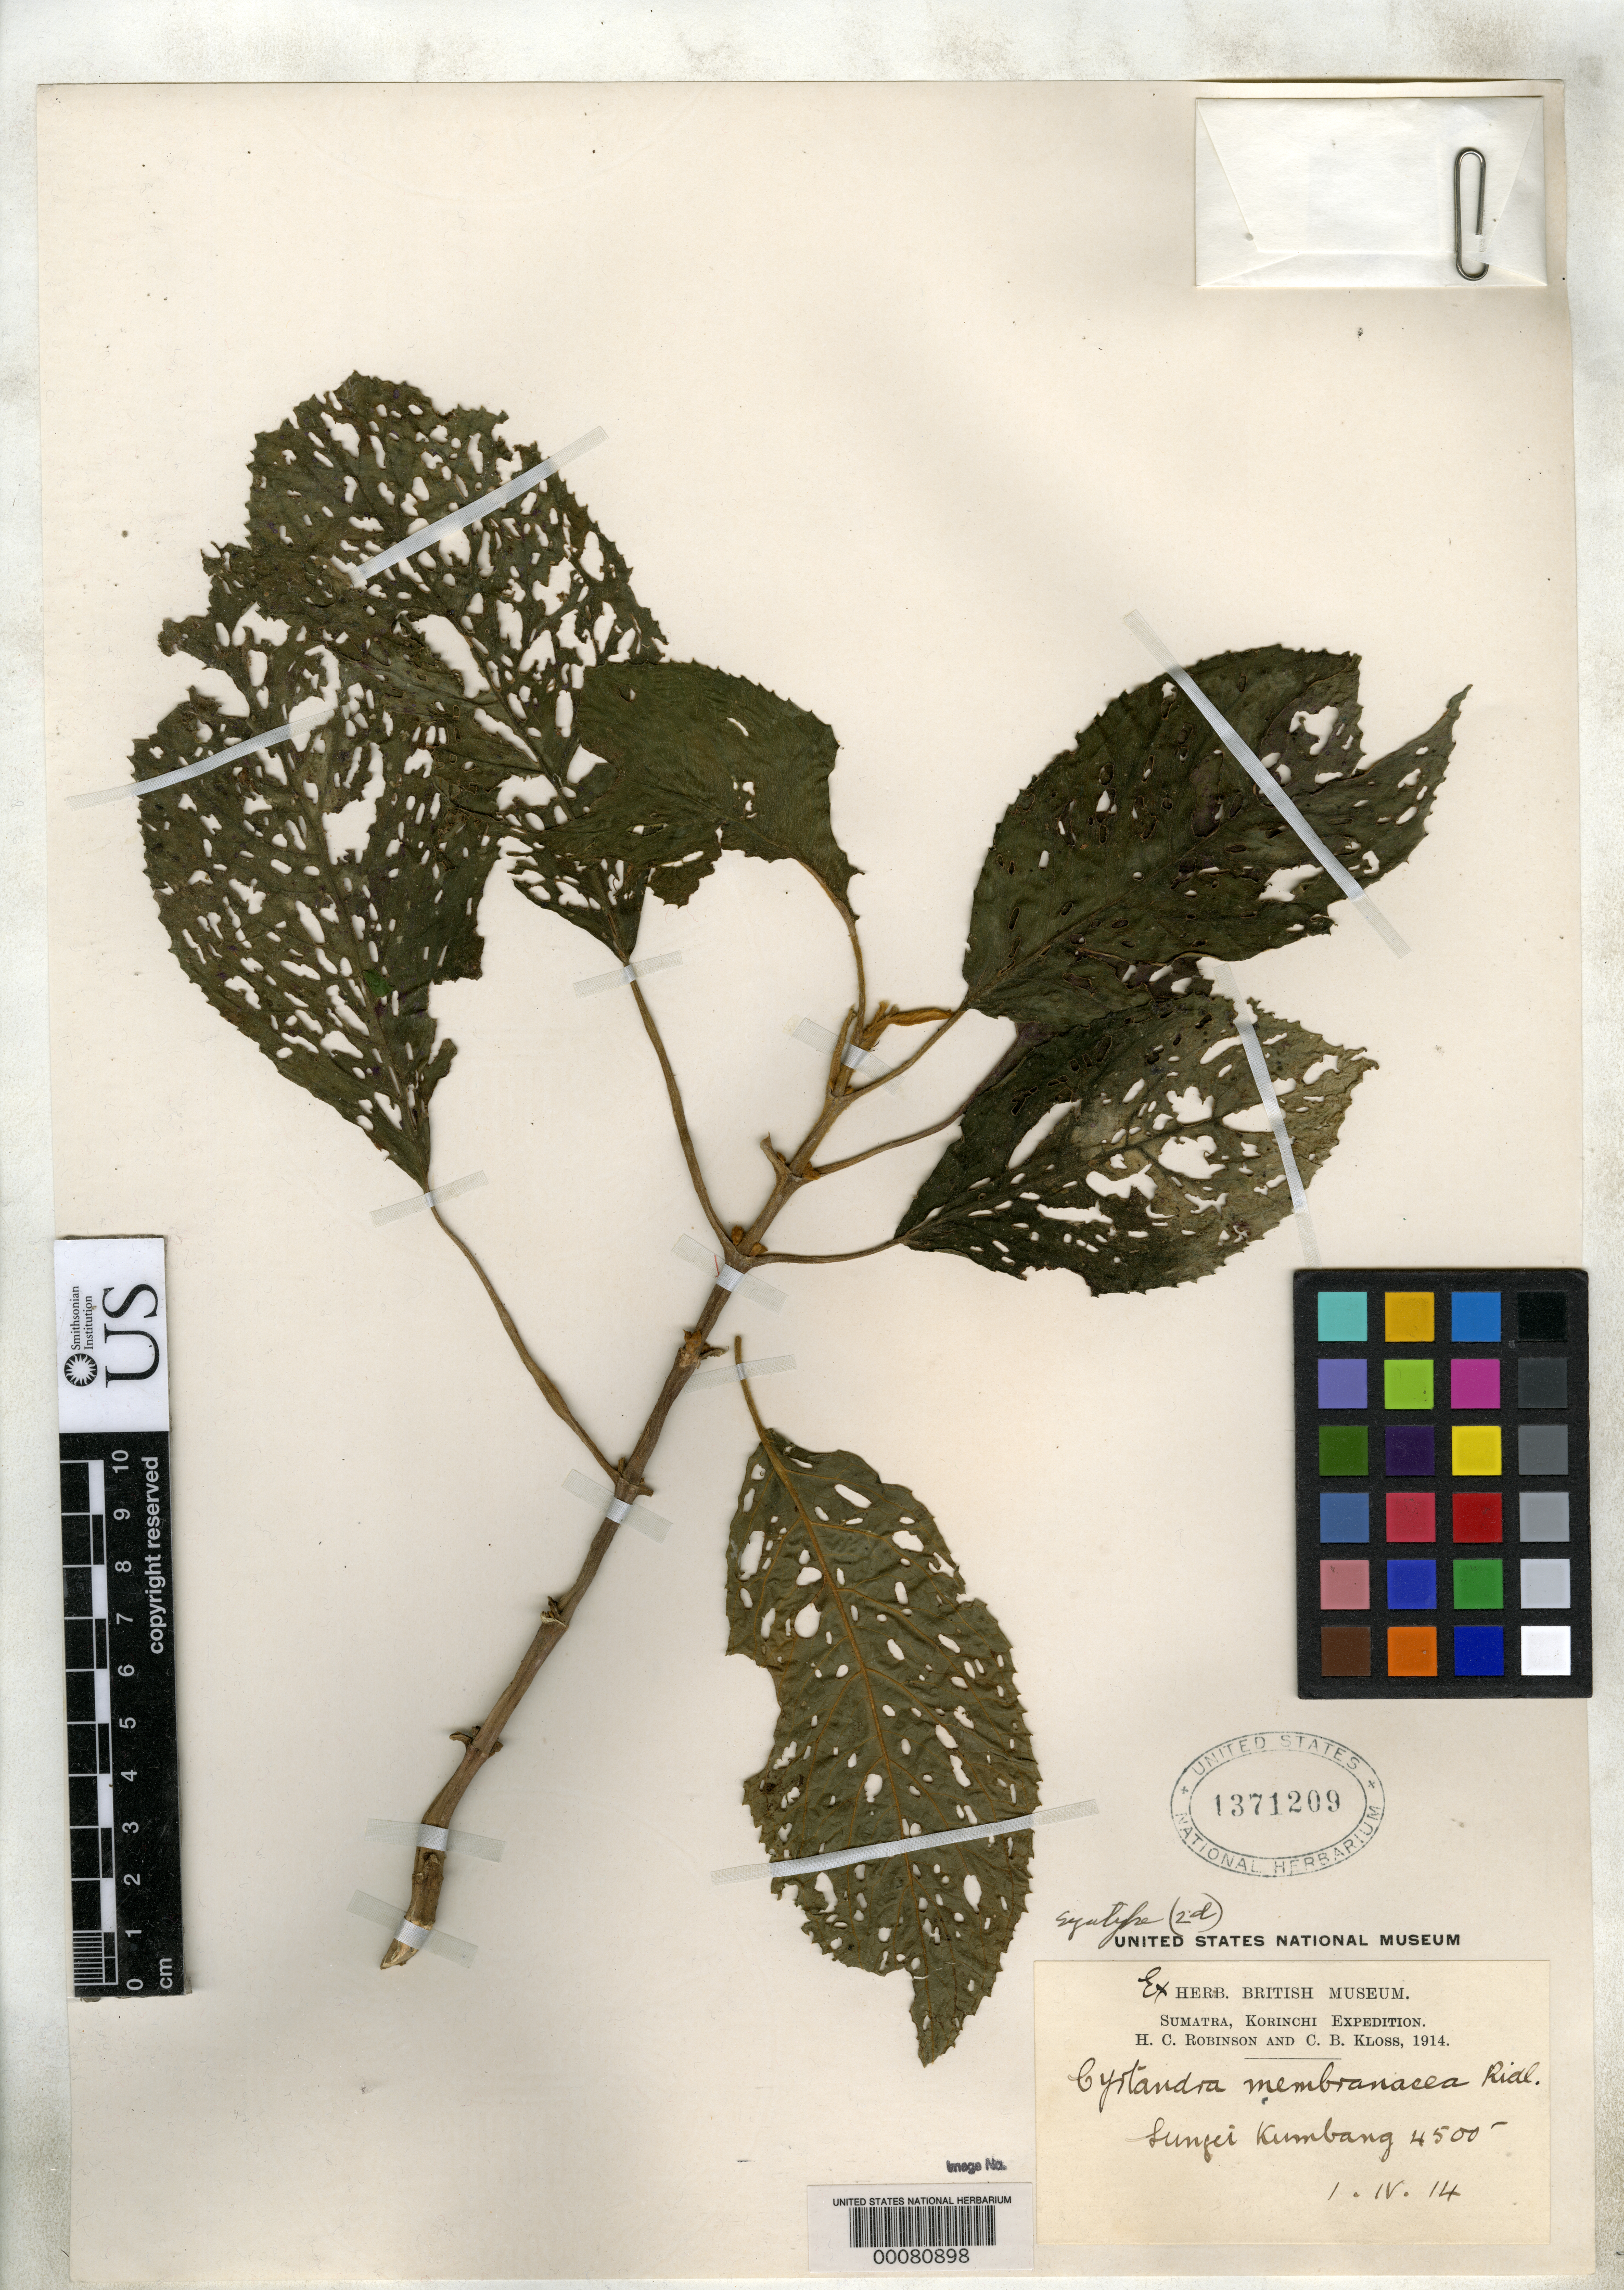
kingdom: Plantae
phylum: Tracheophyta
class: Magnoliopsida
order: Lamiales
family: Gesneriaceae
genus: Cyrtandra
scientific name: Cyrtandra membranacea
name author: Ridl.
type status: Possible Syntype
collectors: H. C. Robinson & C. Kloss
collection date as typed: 01 Apr 1914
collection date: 1914-04-01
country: Indonesia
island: Sumatra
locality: Sungei Kumbang.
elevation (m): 1372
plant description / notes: Bramley & Cronk (2003) cite type as Robinson & Kloss s.n., 16 March 1914, Jambi: Kerinci, Siulakderas, with holotype at BM.; Sheet annotated in unknown hand, "syntype (2d)".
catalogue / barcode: US 1371209